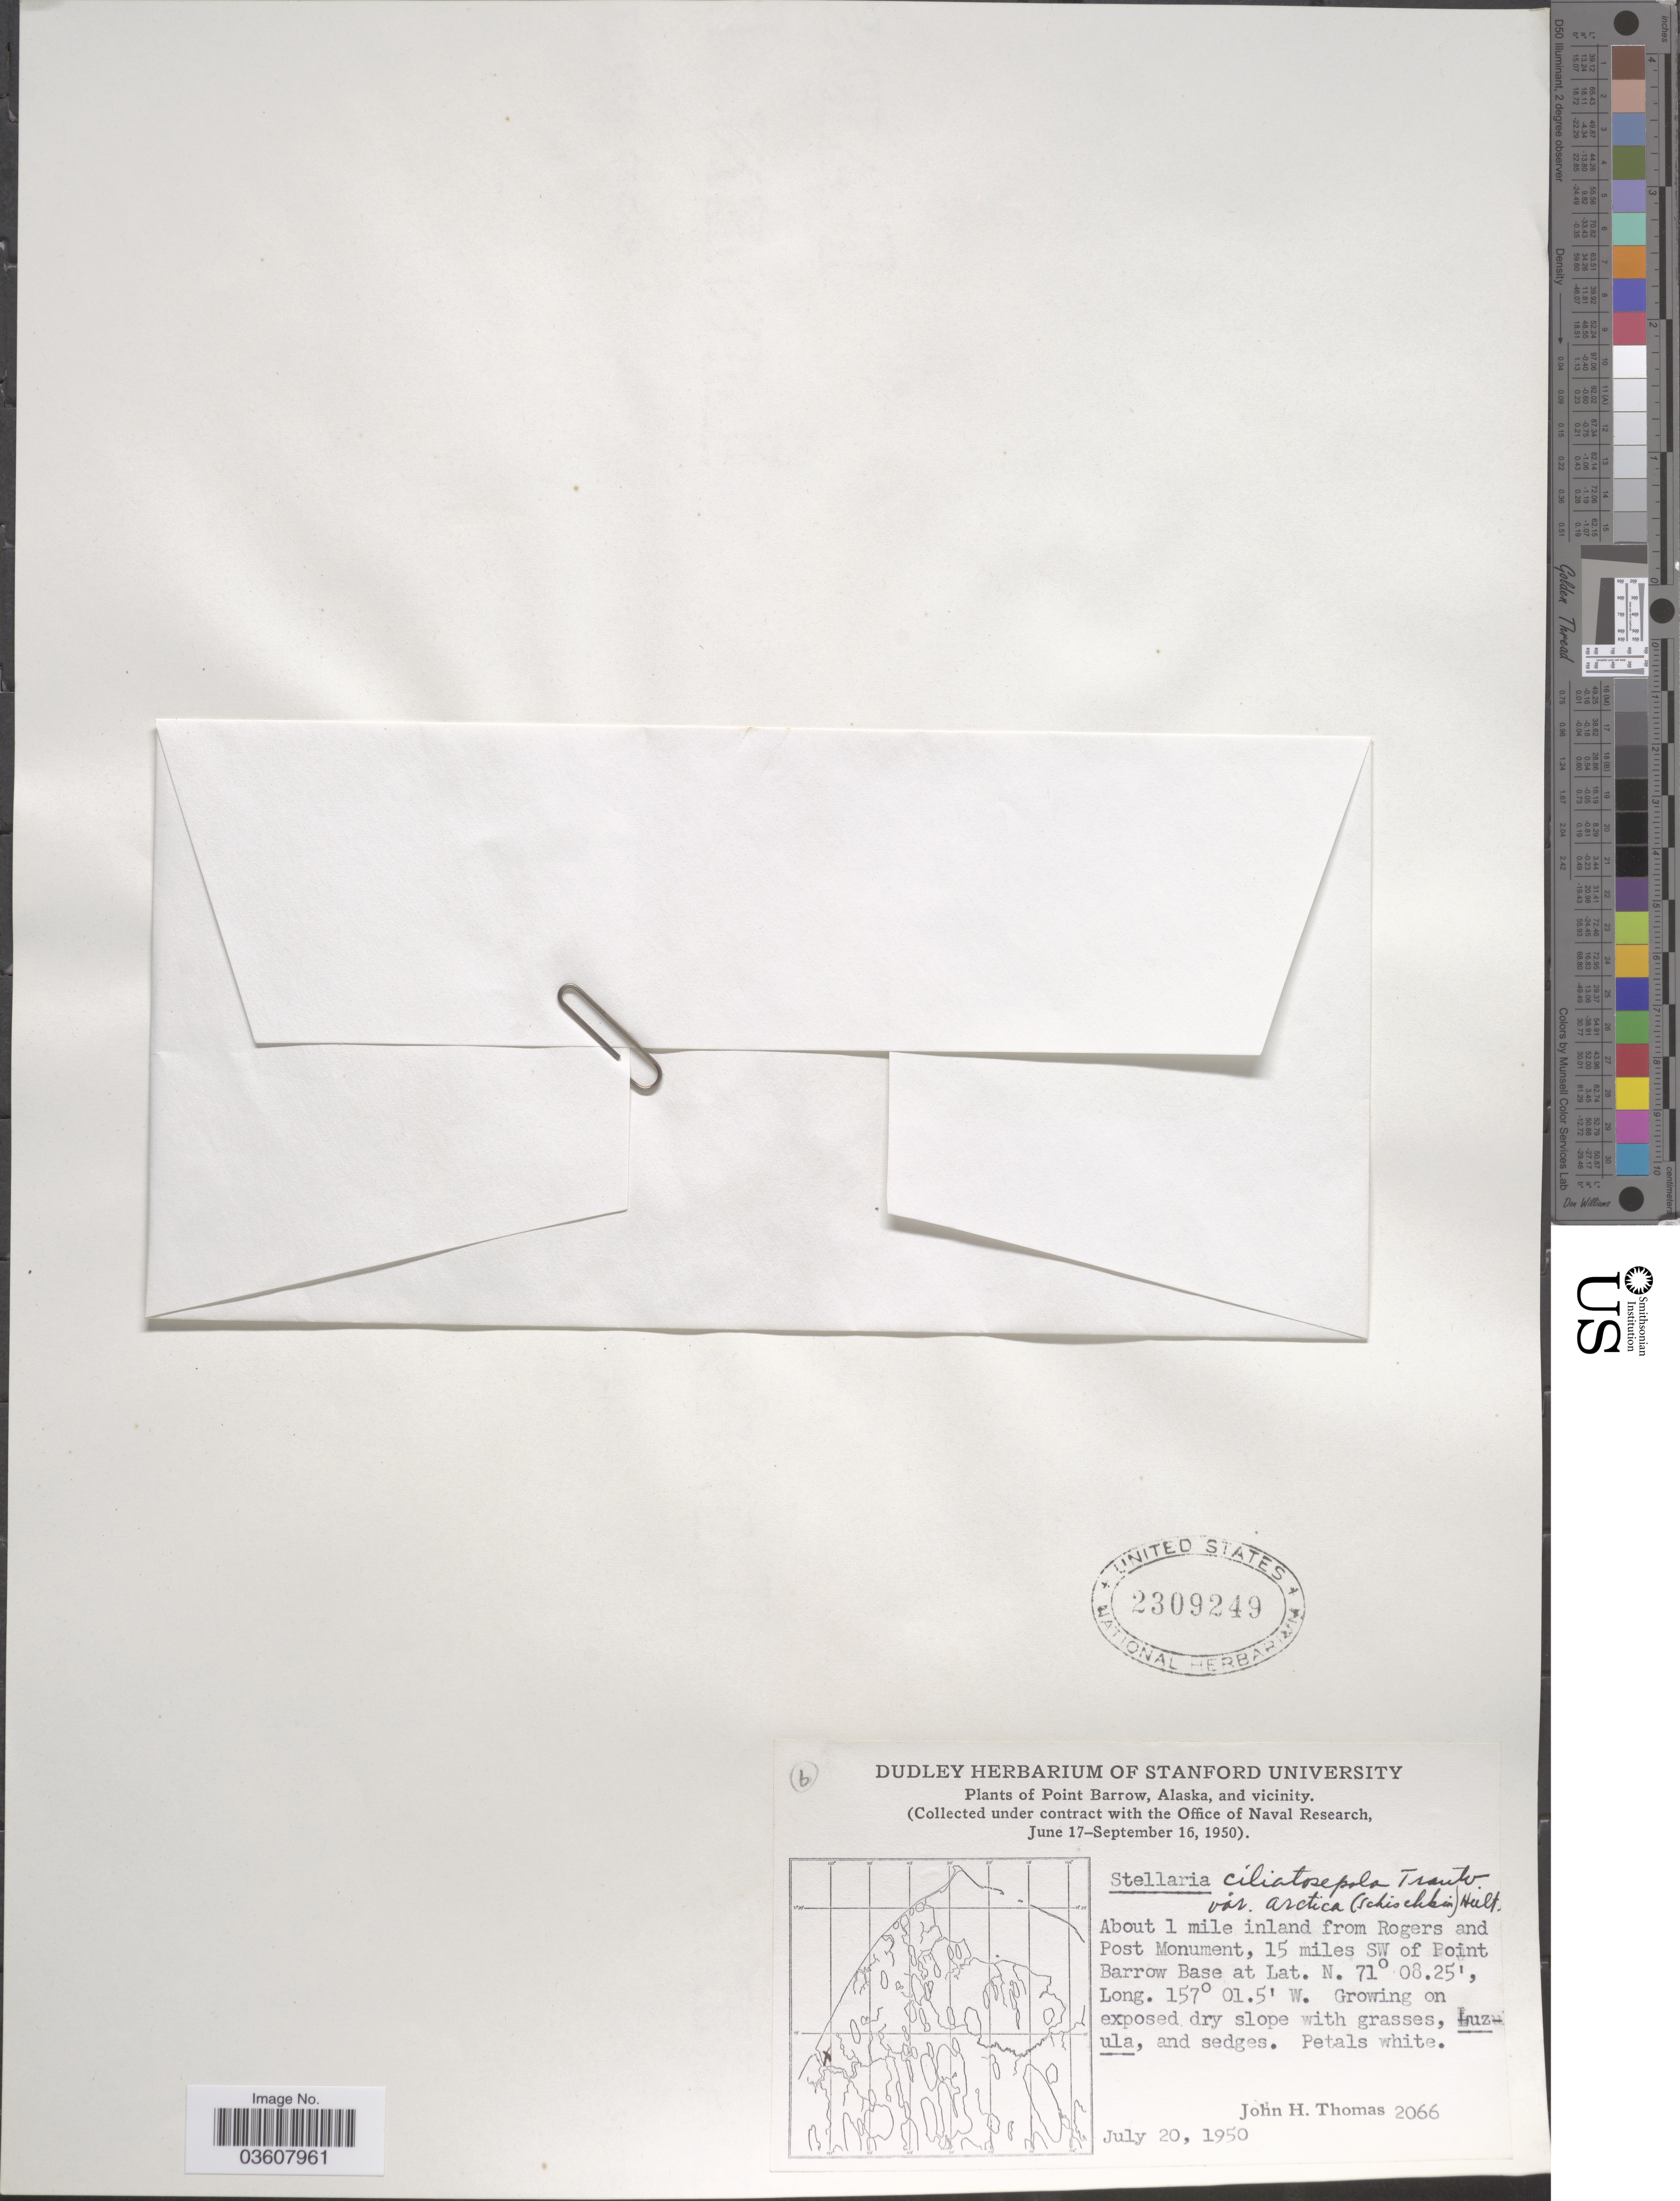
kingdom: Plantae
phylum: Tracheophyta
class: Magnoliopsida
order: Caryophyllales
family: Caryophyllaceae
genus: Stellaria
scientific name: Stellaria ciliatosepala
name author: Trautv.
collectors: J. H. Thomas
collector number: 2066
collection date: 1950-07-20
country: United States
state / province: Alaska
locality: Point Barrow, Alaska, and vicinity. About 1 mile inland from Rogers and Post Monument, 15 miles SW of Point Barrow Base.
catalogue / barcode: US 2309249